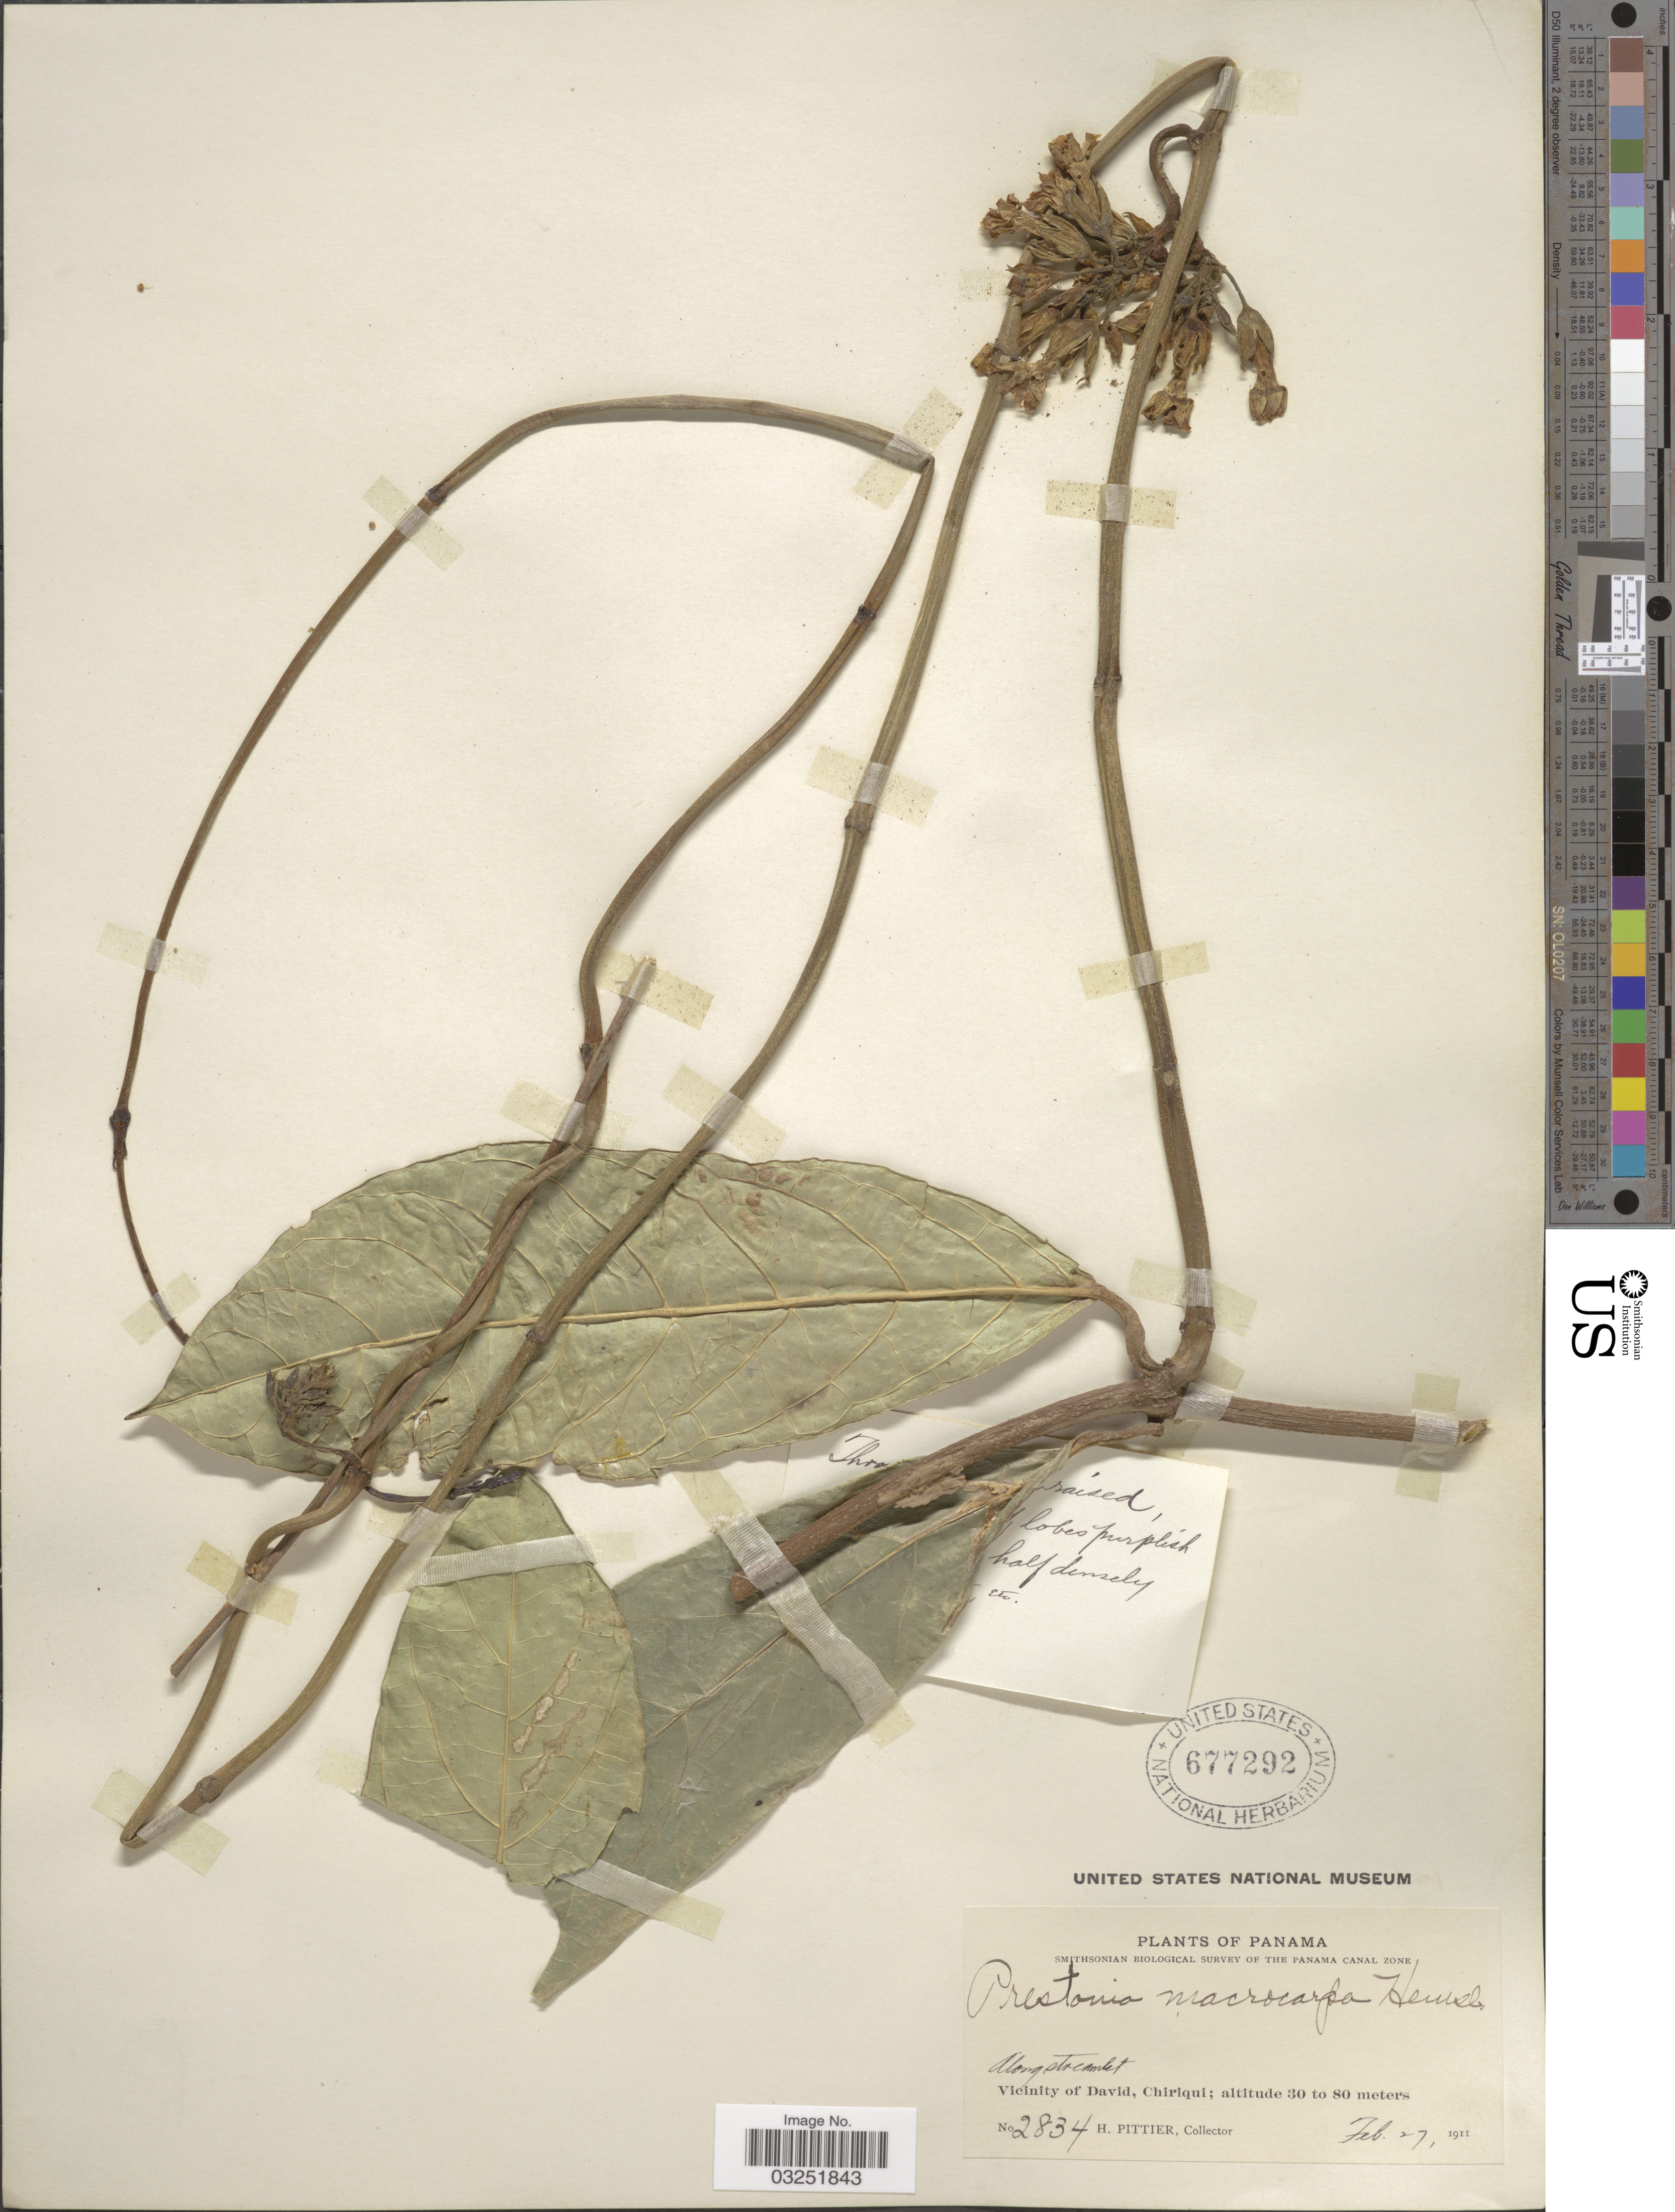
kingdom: Plantae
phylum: Tracheophyta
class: Magnoliopsida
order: Gentianales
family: Apocynaceae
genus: Prestonia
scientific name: Prestonia portobellensis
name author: (Beurl.) Woodson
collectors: H. F. Pittier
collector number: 2834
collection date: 1911-02-27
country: Panama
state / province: Chiriqui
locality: Vicinity of David, Chiriqui.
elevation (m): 30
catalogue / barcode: US 677292